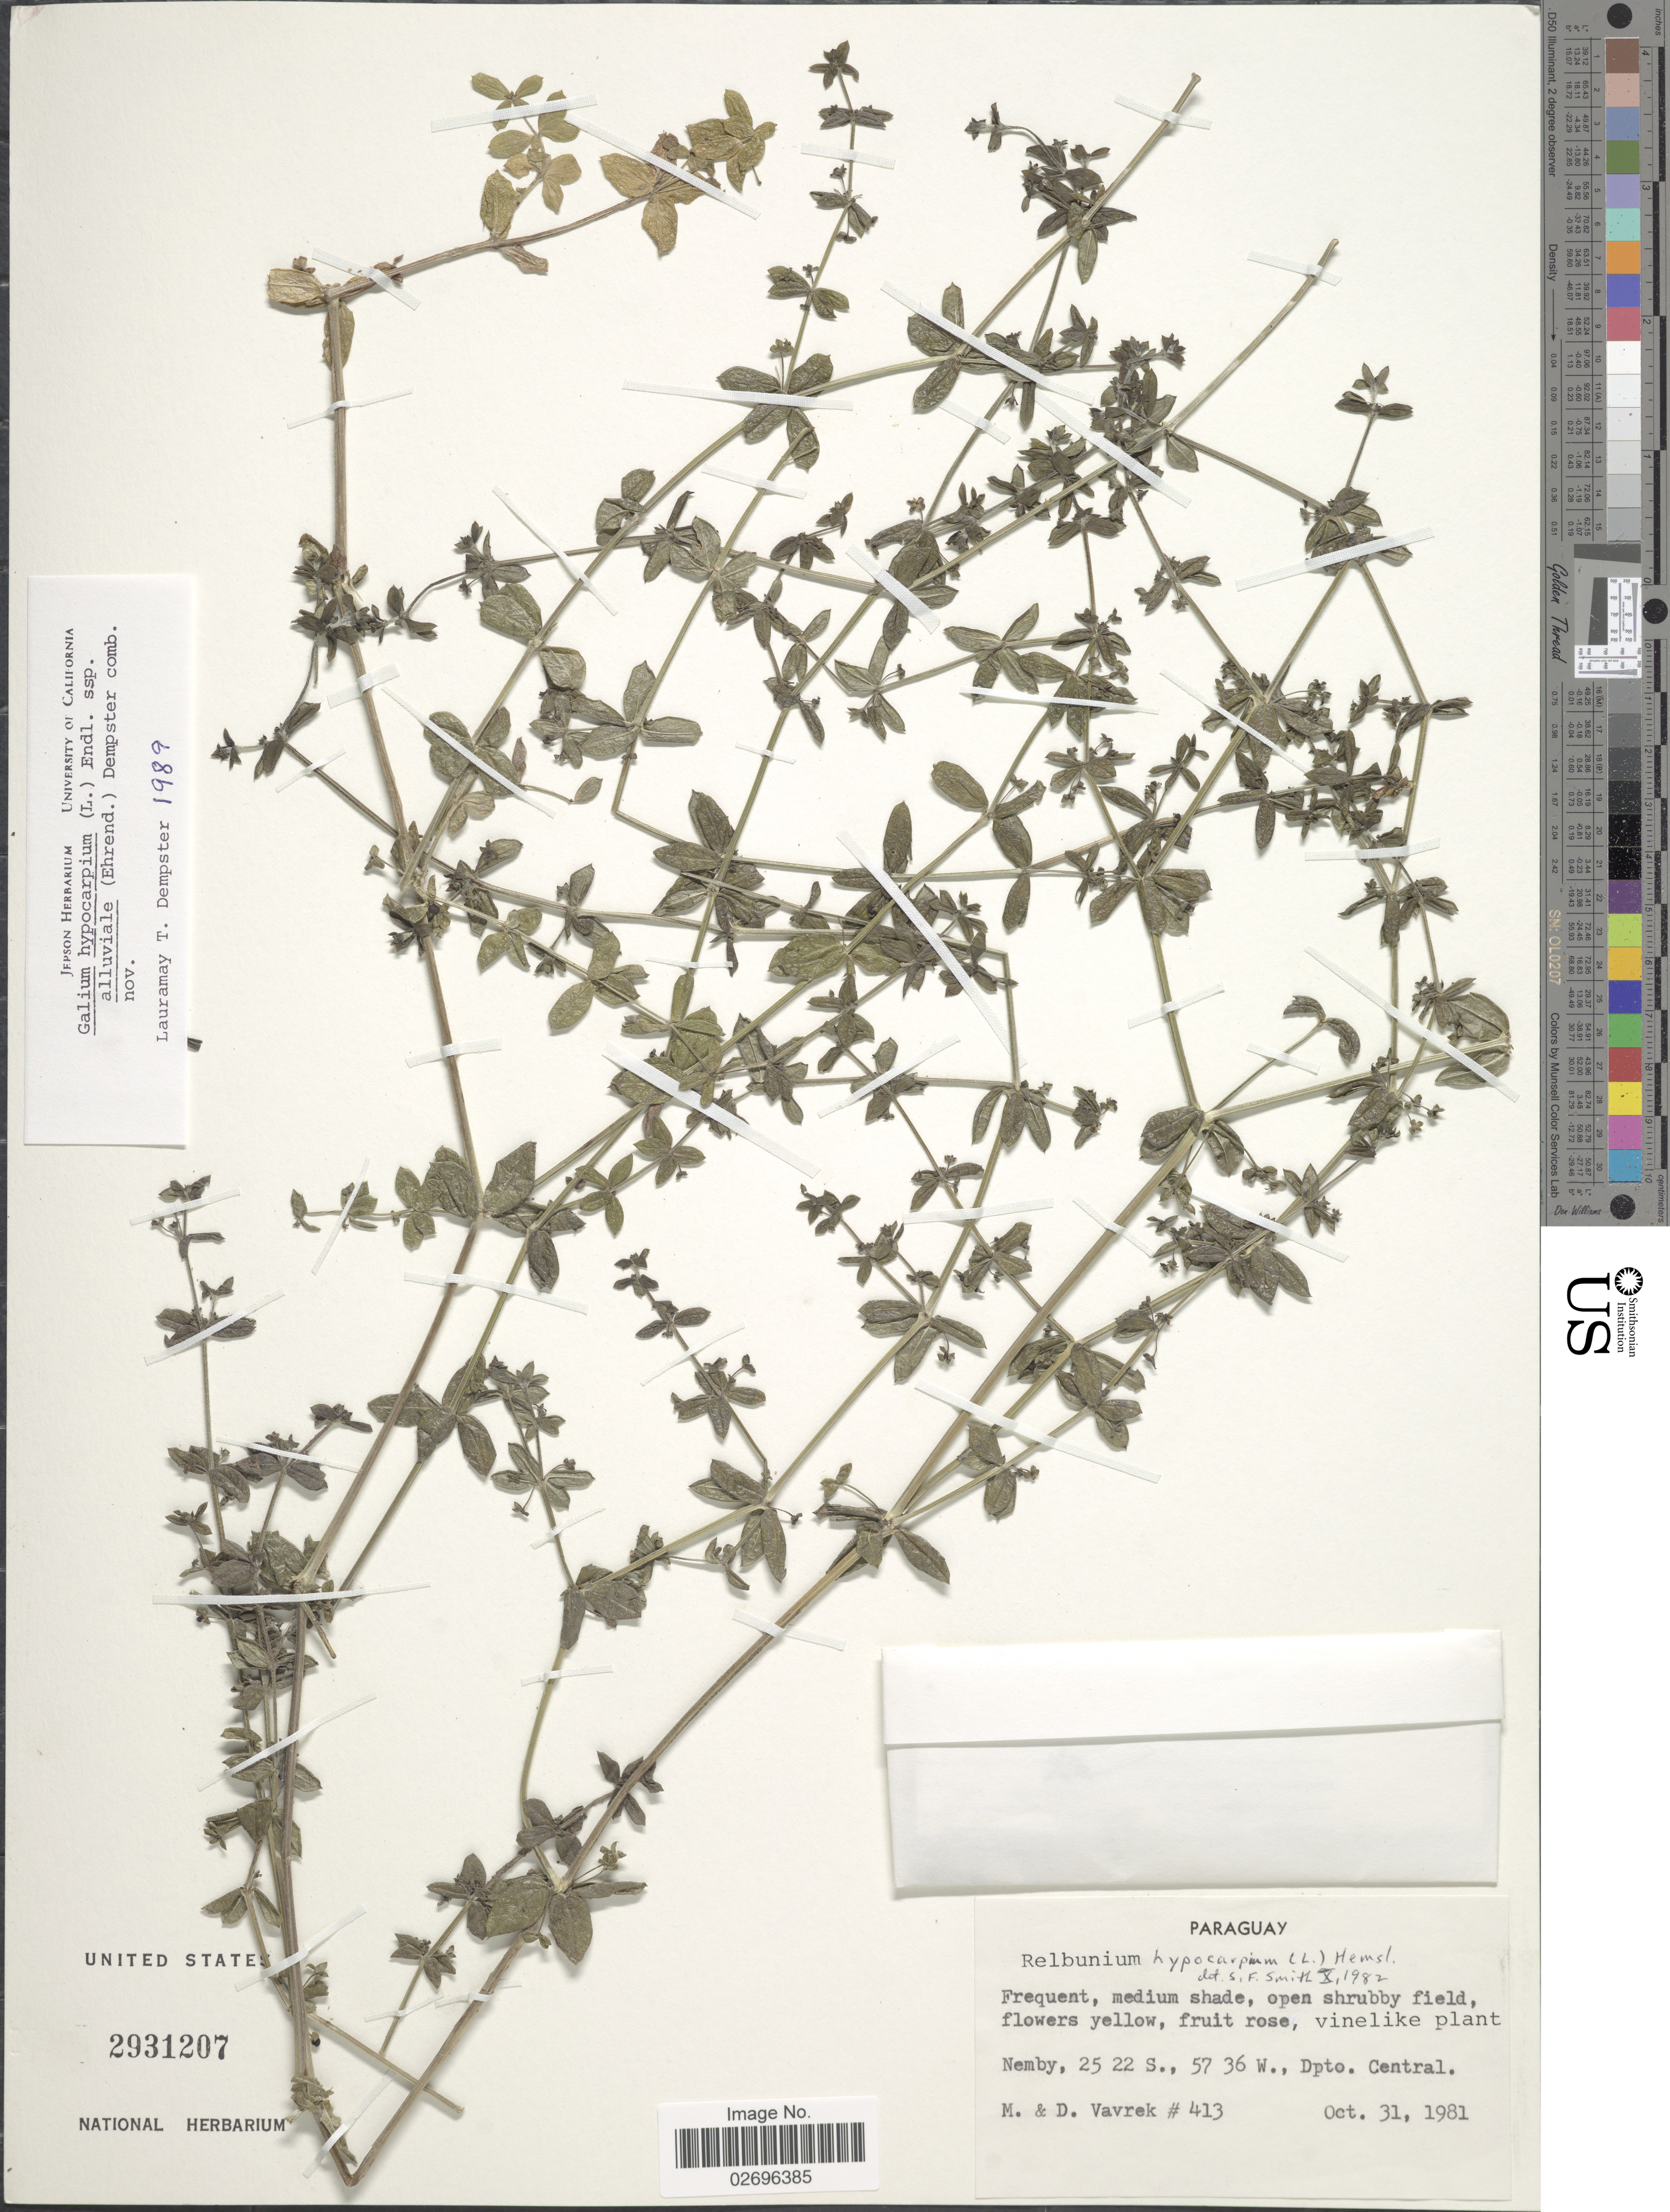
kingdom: Plantae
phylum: Tracheophyta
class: Magnoliopsida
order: Gentianales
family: Rubiaceae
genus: Galium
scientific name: Galium hypocarpium subsp. alluviale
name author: (Ehrend.) Dempster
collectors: M. Vavrek & D. Vavrek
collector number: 413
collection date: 1981-10-31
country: Paraguay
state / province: Central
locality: Nemby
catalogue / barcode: US 2931207